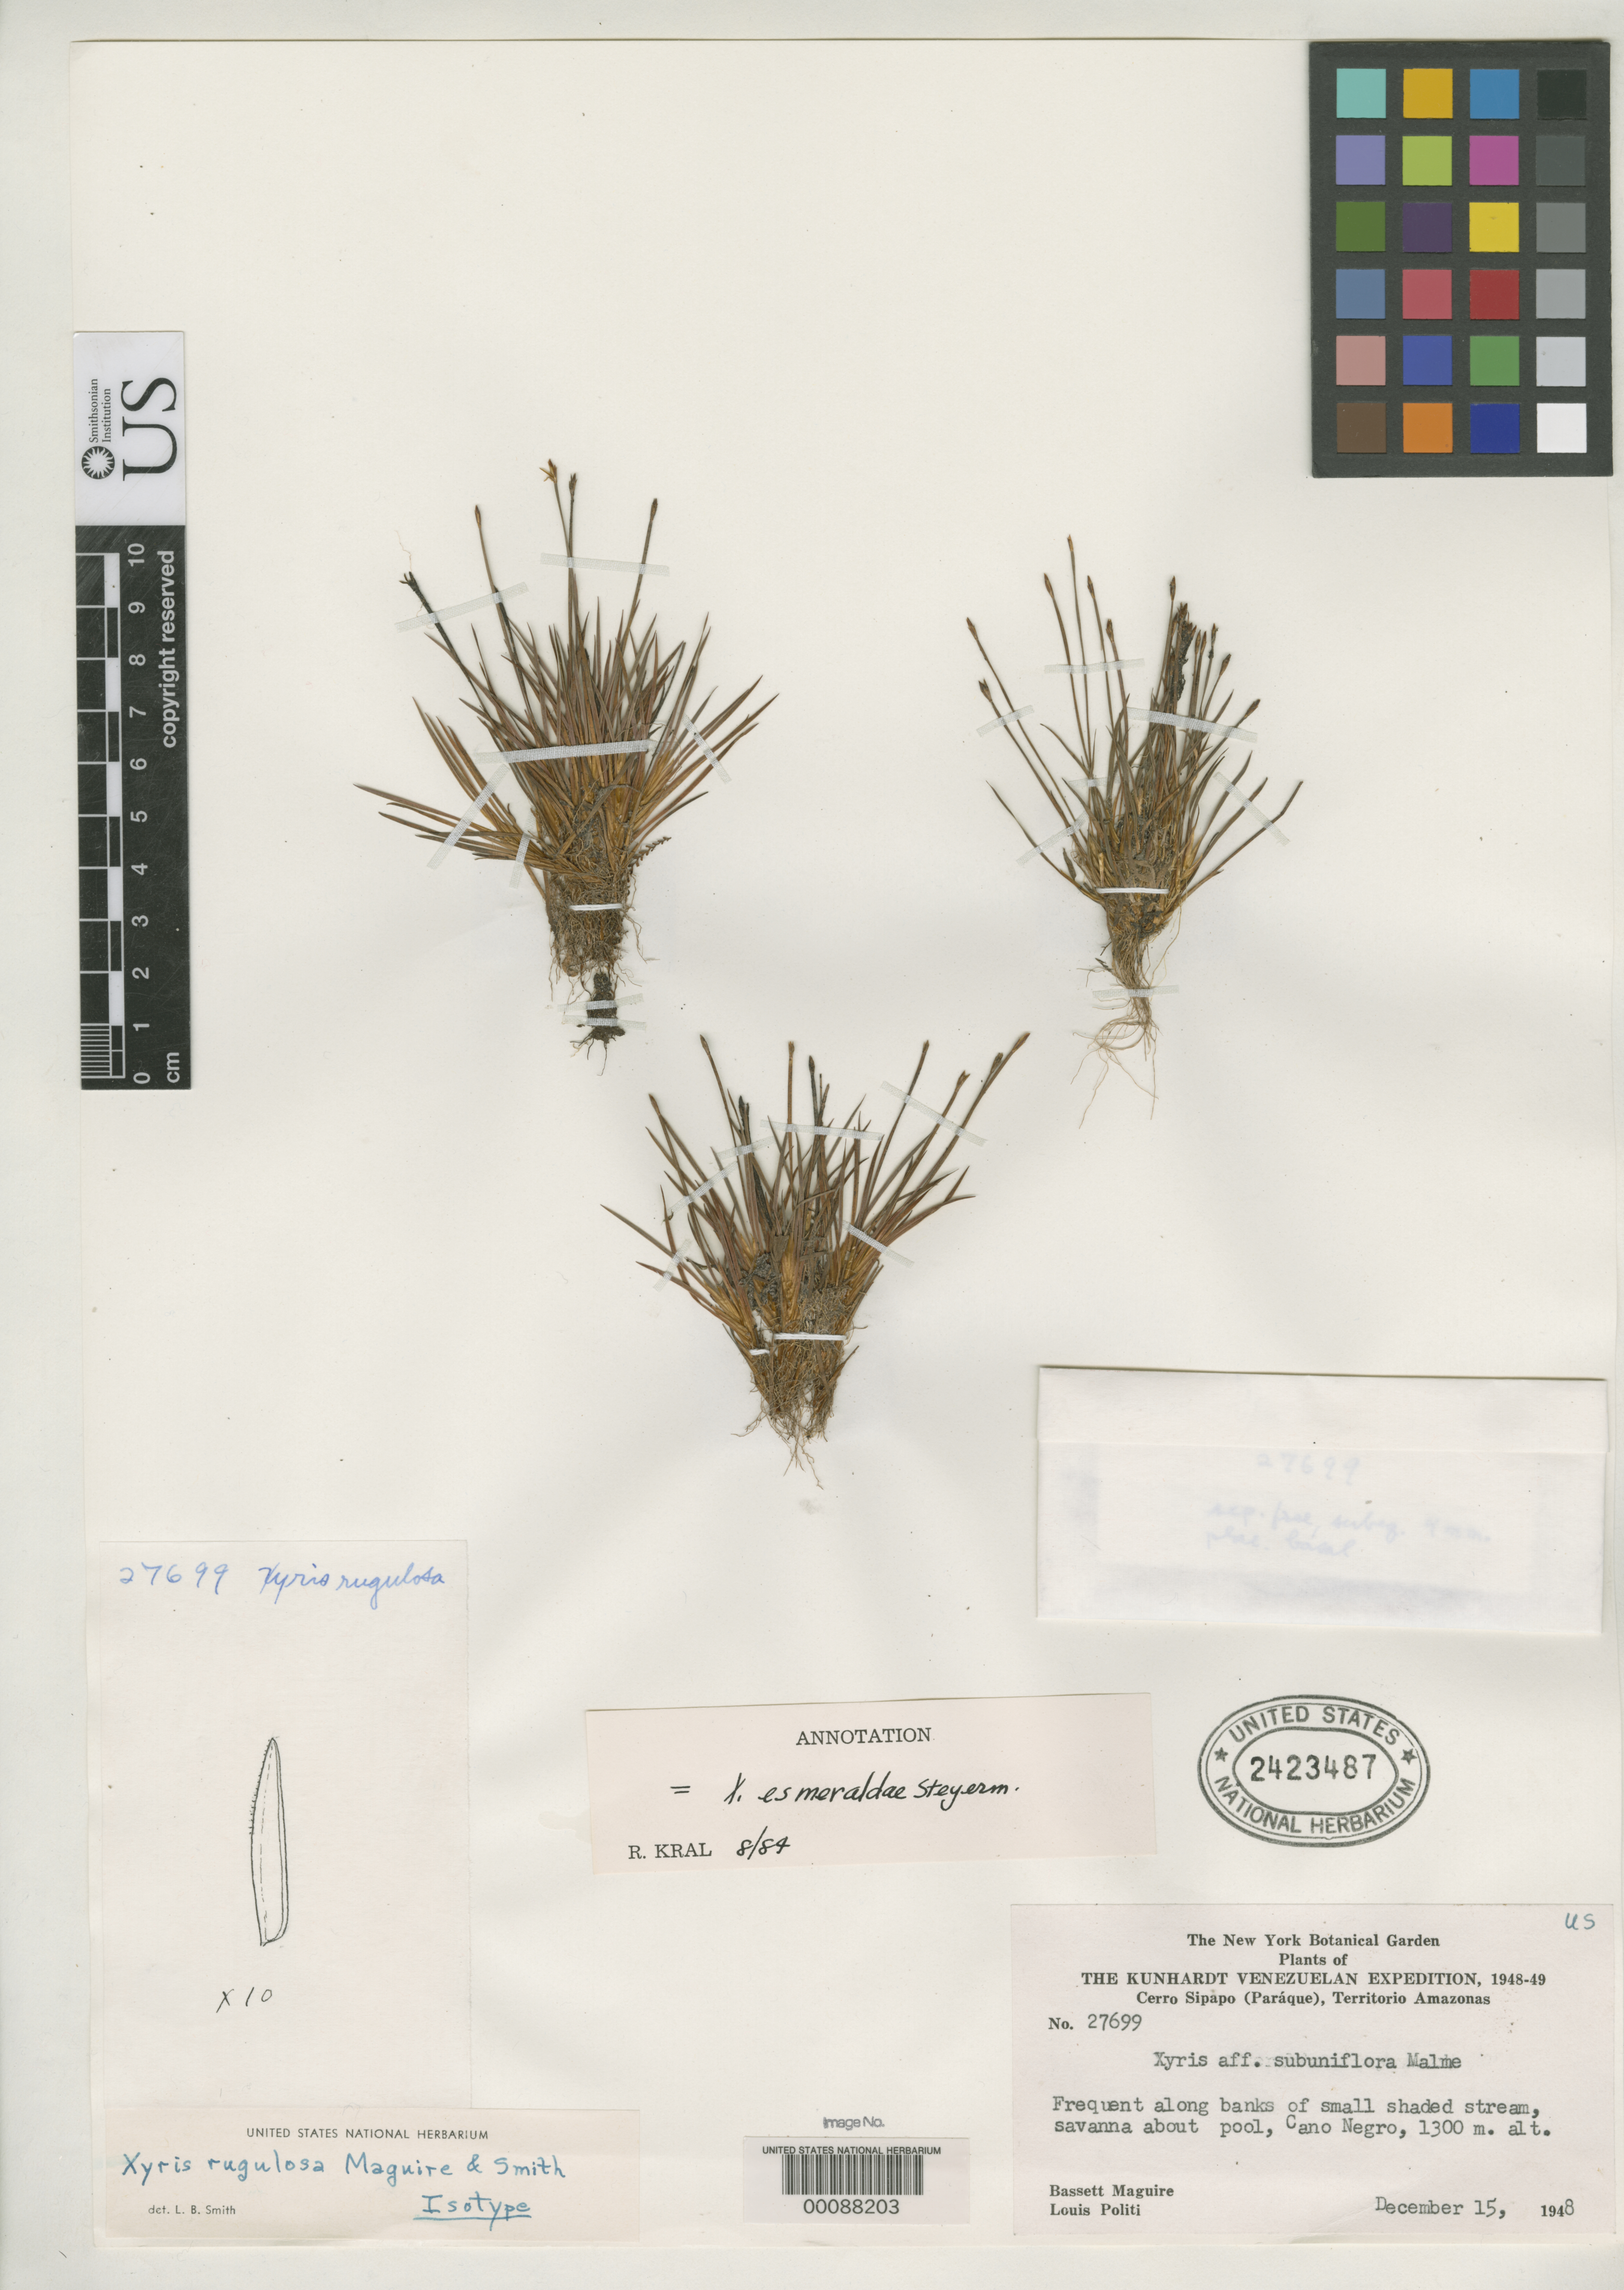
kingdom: Plantae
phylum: Tracheophyta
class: Liliopsida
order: Poales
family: Xyridaceae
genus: Xyris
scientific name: Xyris rugulosa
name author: Maguire & L.B. Sm.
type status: Isotype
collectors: B. Maguire & L. Politi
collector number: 27699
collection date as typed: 15 Dec 1948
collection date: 1948-12-15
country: Venezuela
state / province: Amazonas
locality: Cerro Sipapo (paraque), Cano Negro.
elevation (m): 1300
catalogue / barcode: US 2423487